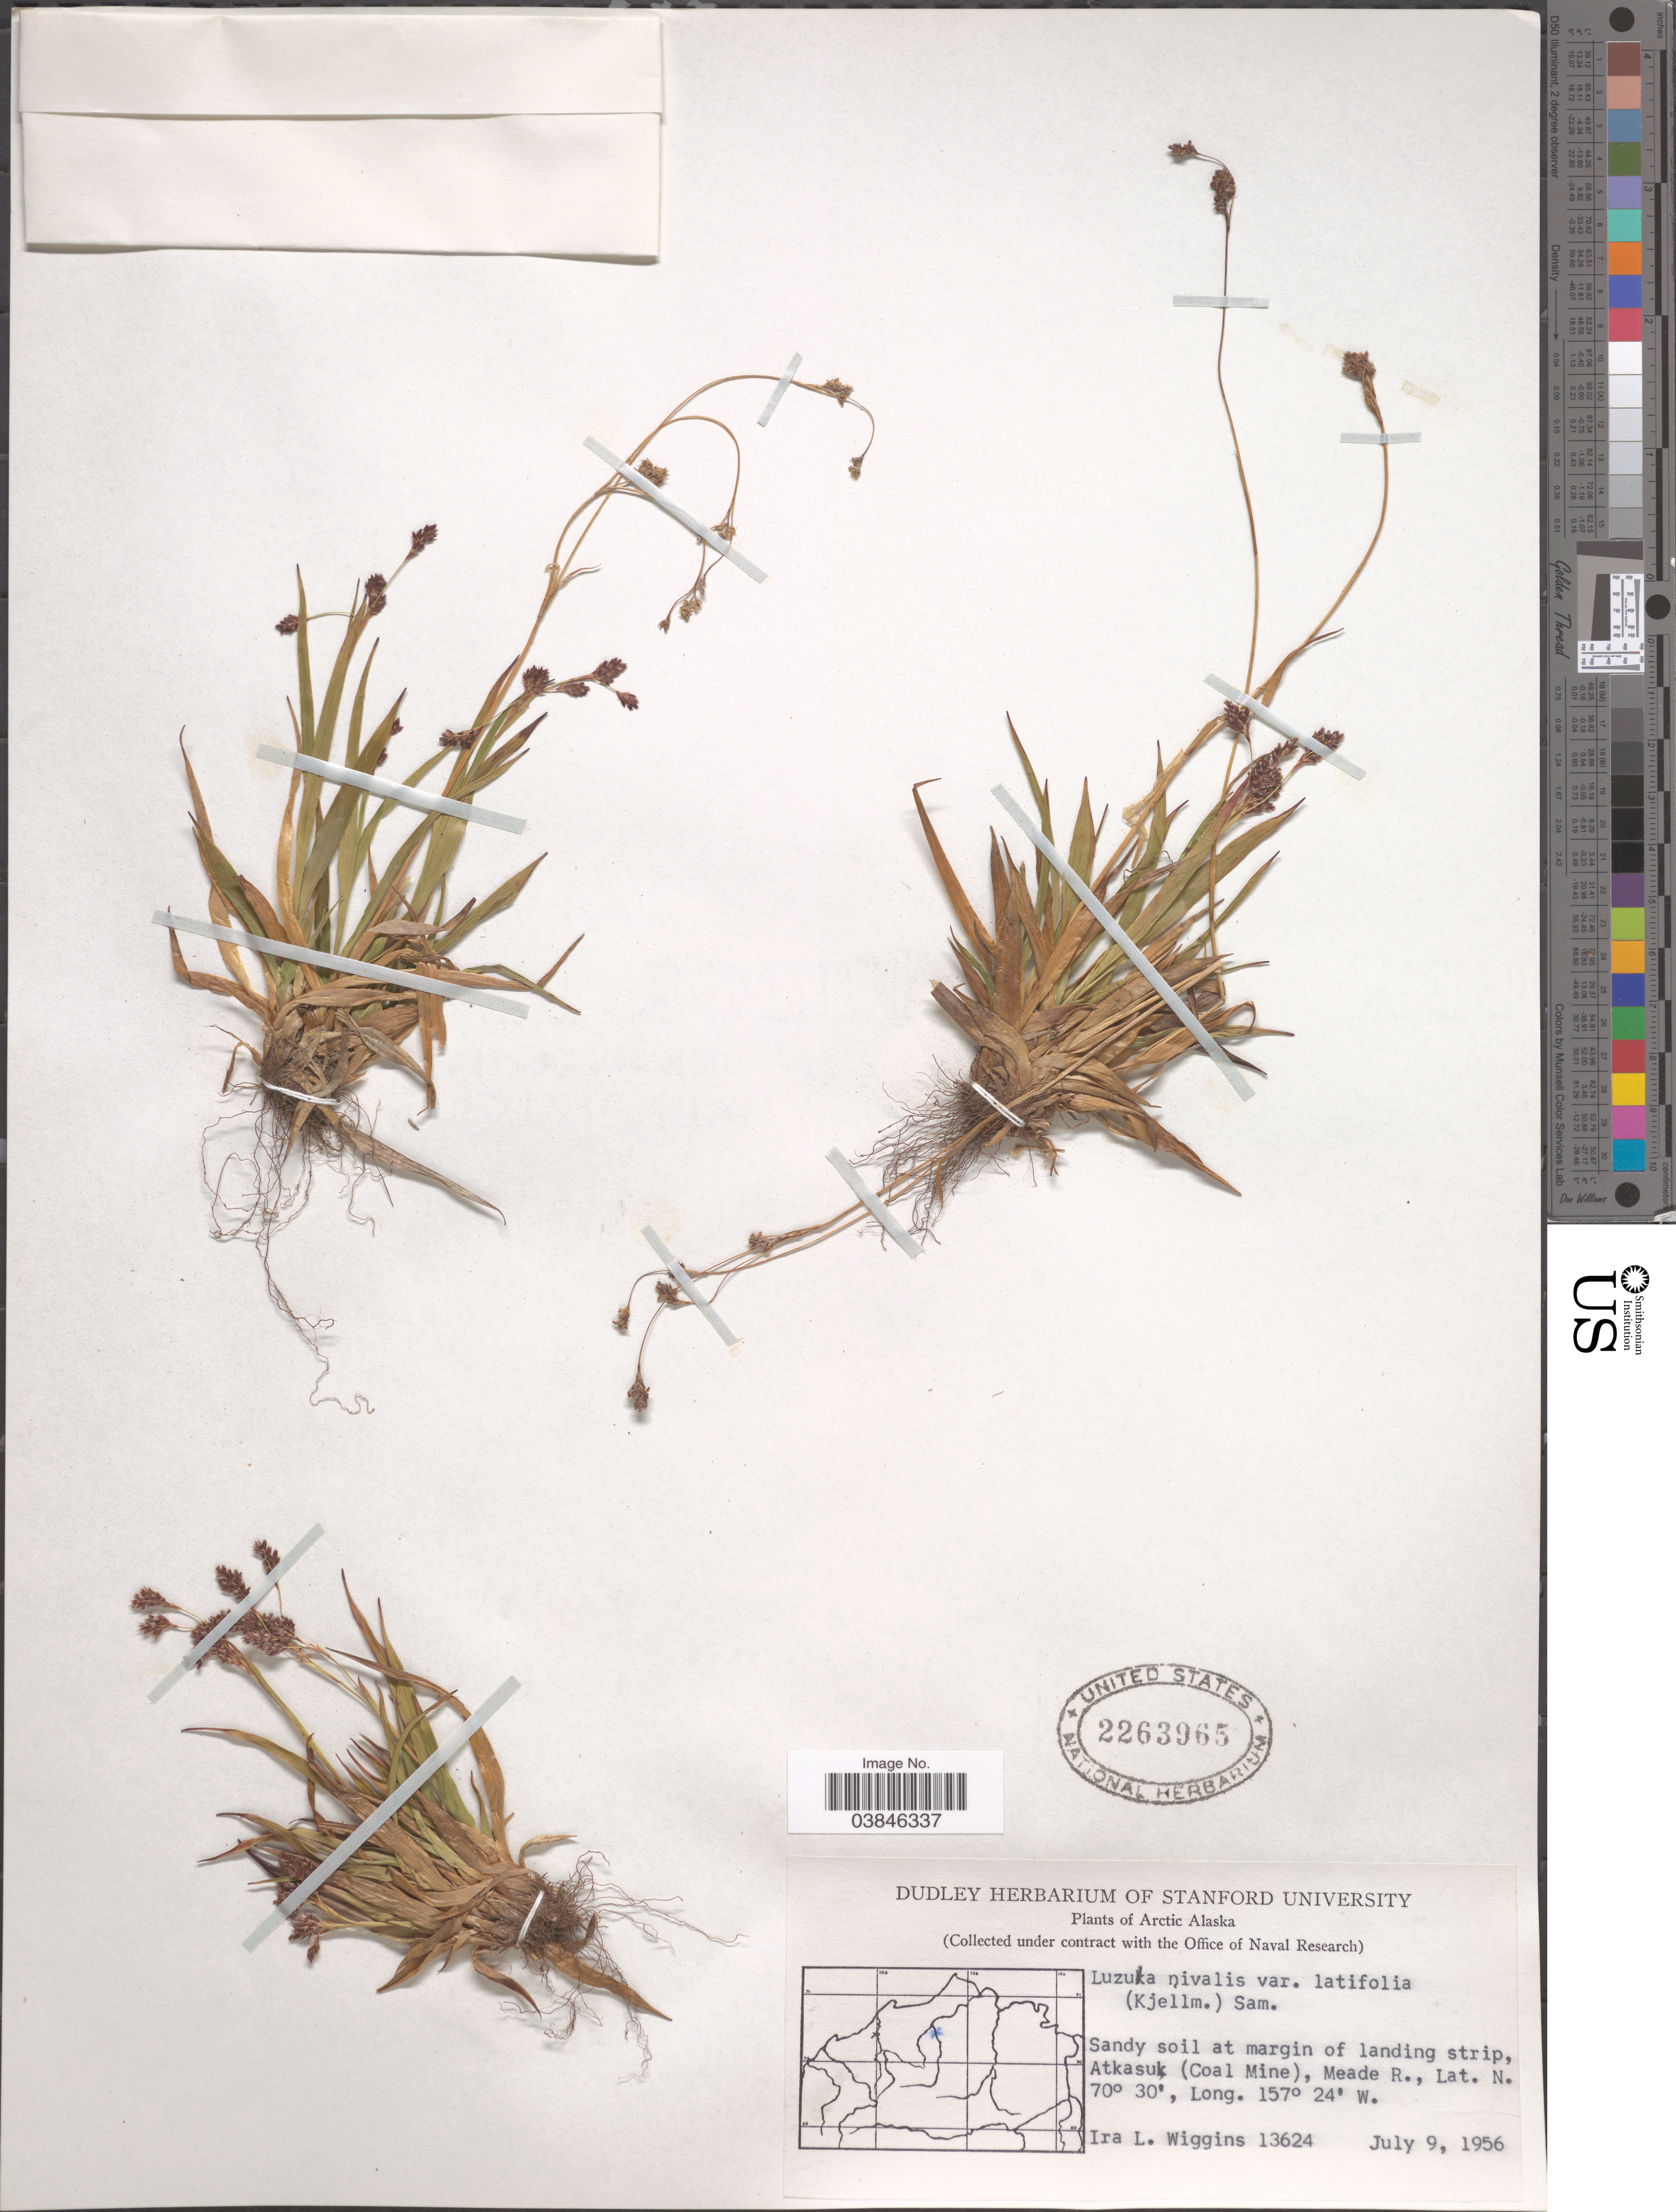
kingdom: Plantae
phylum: Tracheophyta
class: Liliopsida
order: Poales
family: Juncaceae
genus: Luzula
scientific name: Luzula nivalis var. latifolia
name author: Sam. ex Hultén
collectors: I. L. Wiggins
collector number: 13624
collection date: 1956-07-09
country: United States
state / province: Alaska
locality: Arctic Alaska. Sandy soil at margin of landing strip, Atkasuk (Coal Mine), Meade R.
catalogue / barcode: US 2263965